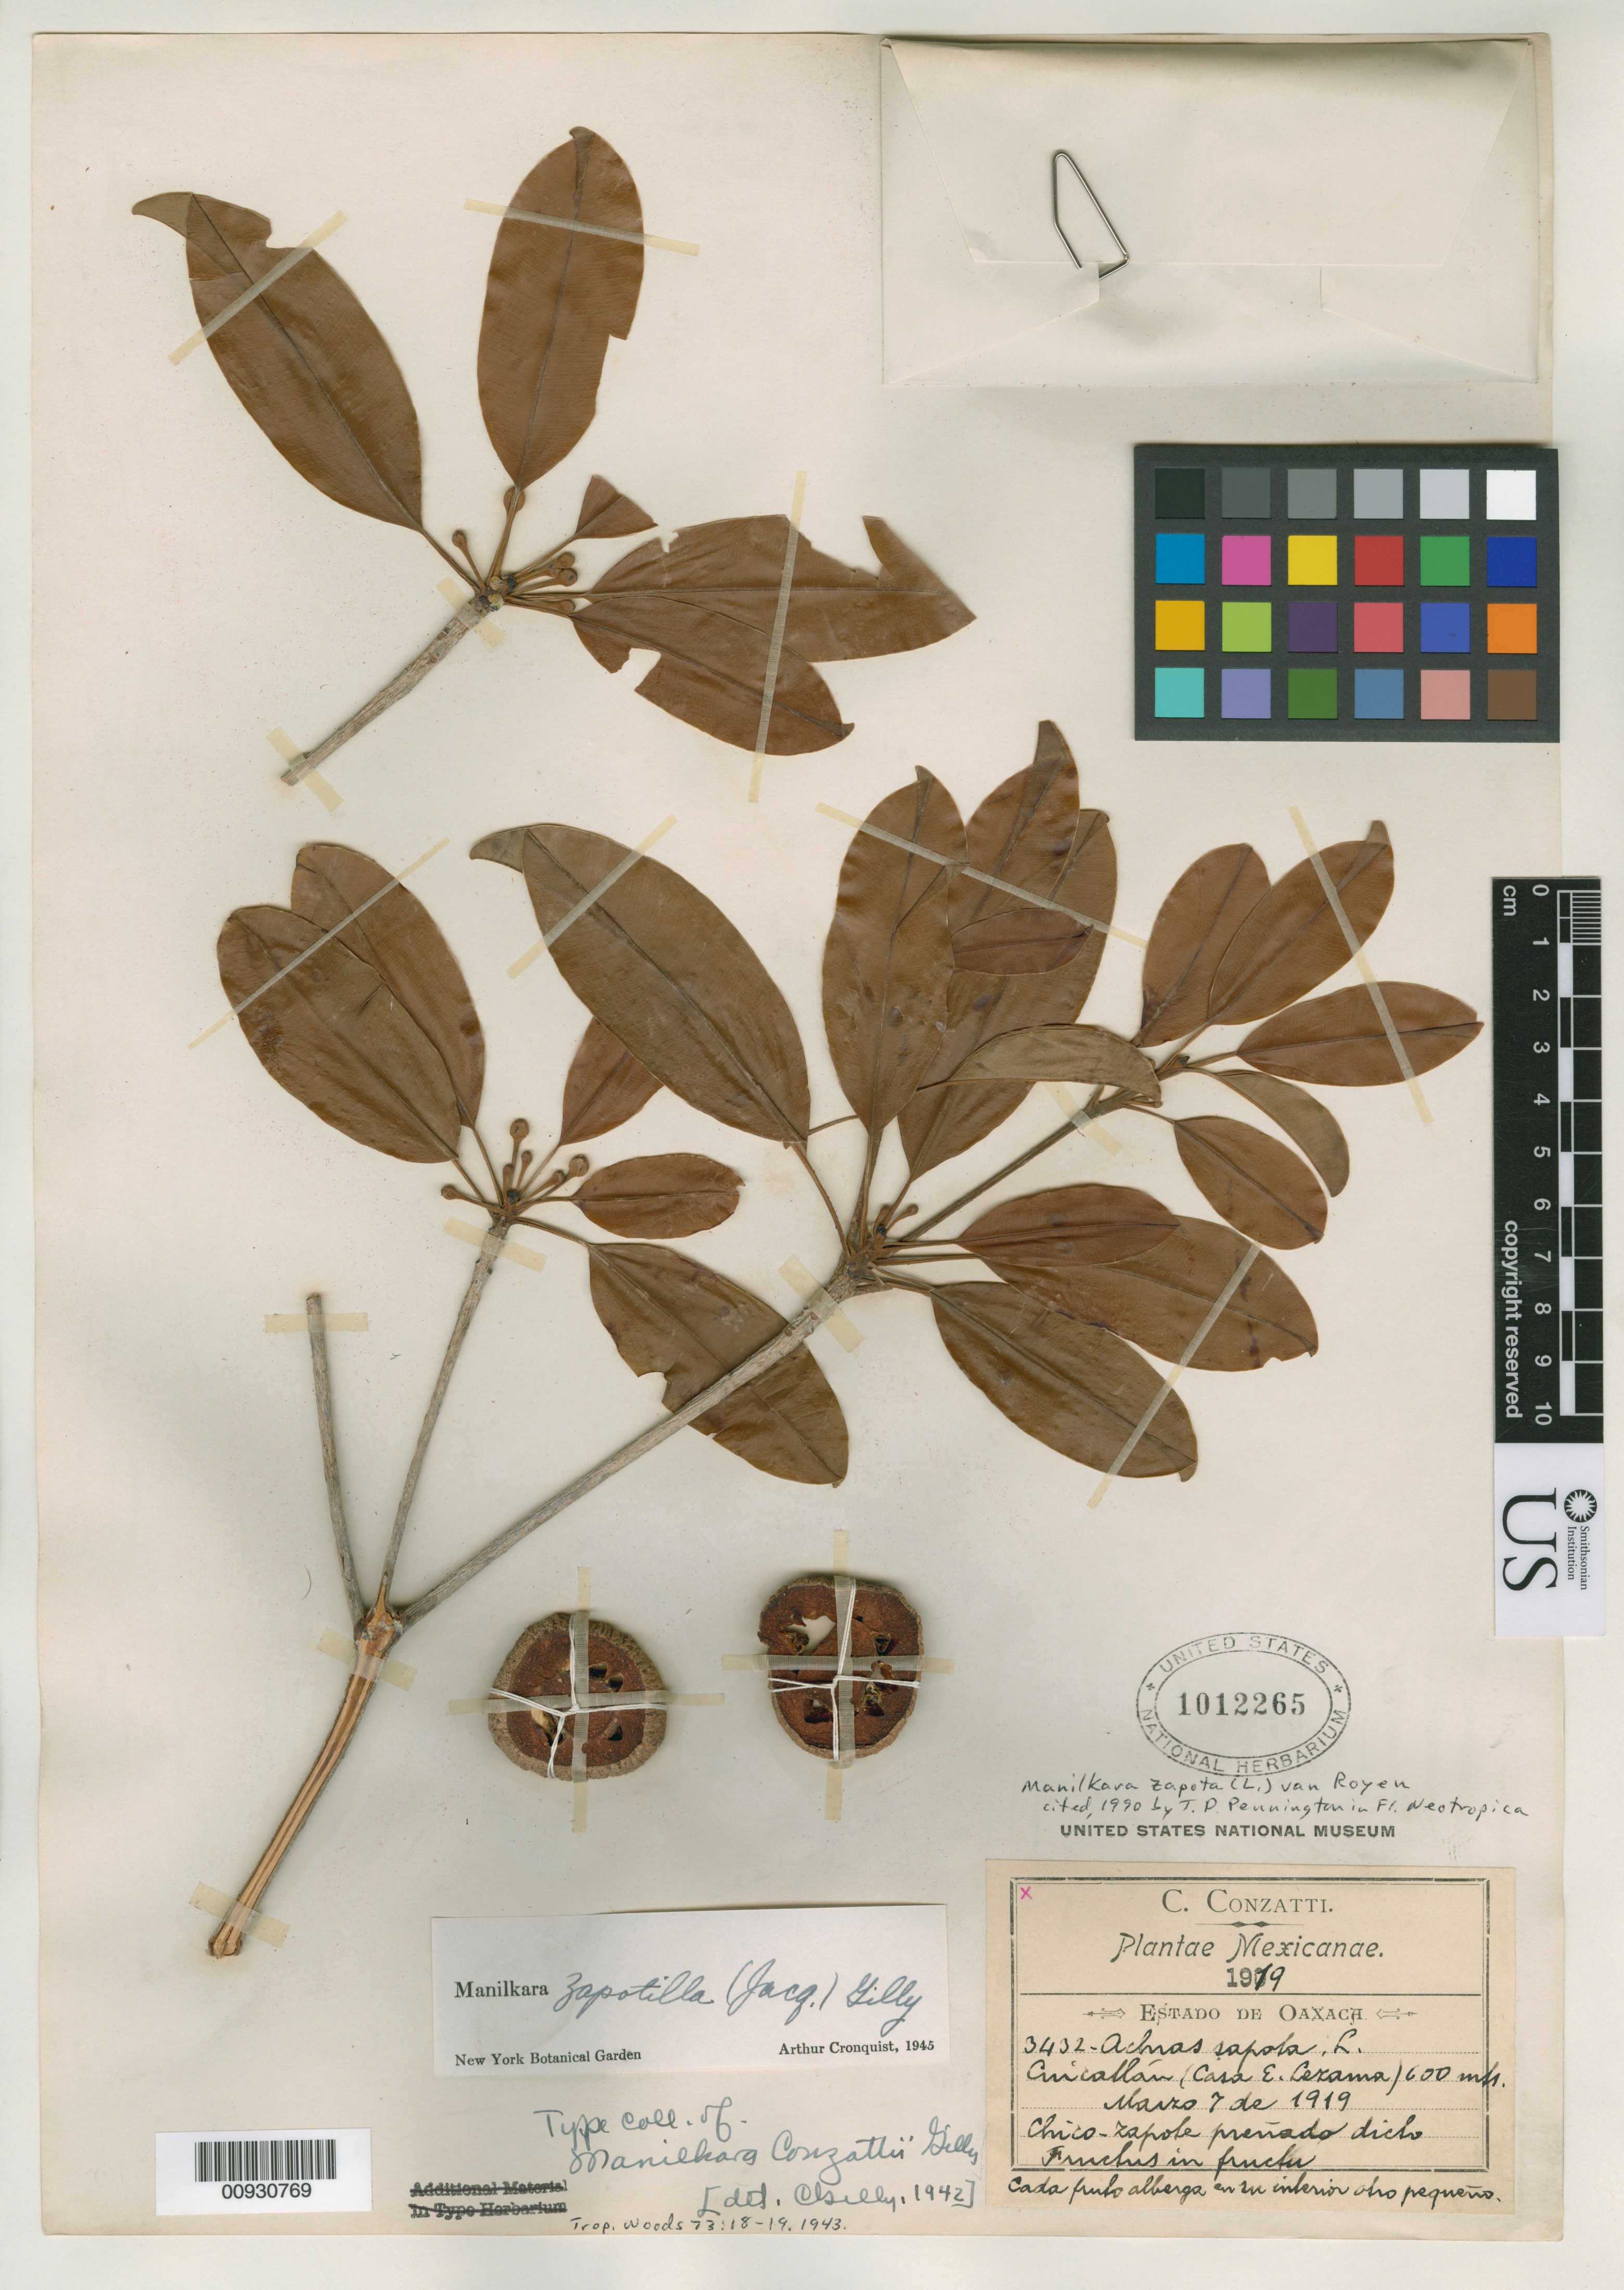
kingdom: Plantae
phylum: Tracheophyta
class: Magnoliopsida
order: Ericales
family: Sapotaceae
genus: Manilkara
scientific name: Manilkara conzattii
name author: Gilly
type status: Isotype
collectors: C. Conzatti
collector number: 3432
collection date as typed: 07 Mar 1919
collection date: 1919-03-07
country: Mexico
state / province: Oaxaca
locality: Cuicahan.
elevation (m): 600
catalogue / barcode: US 1012265